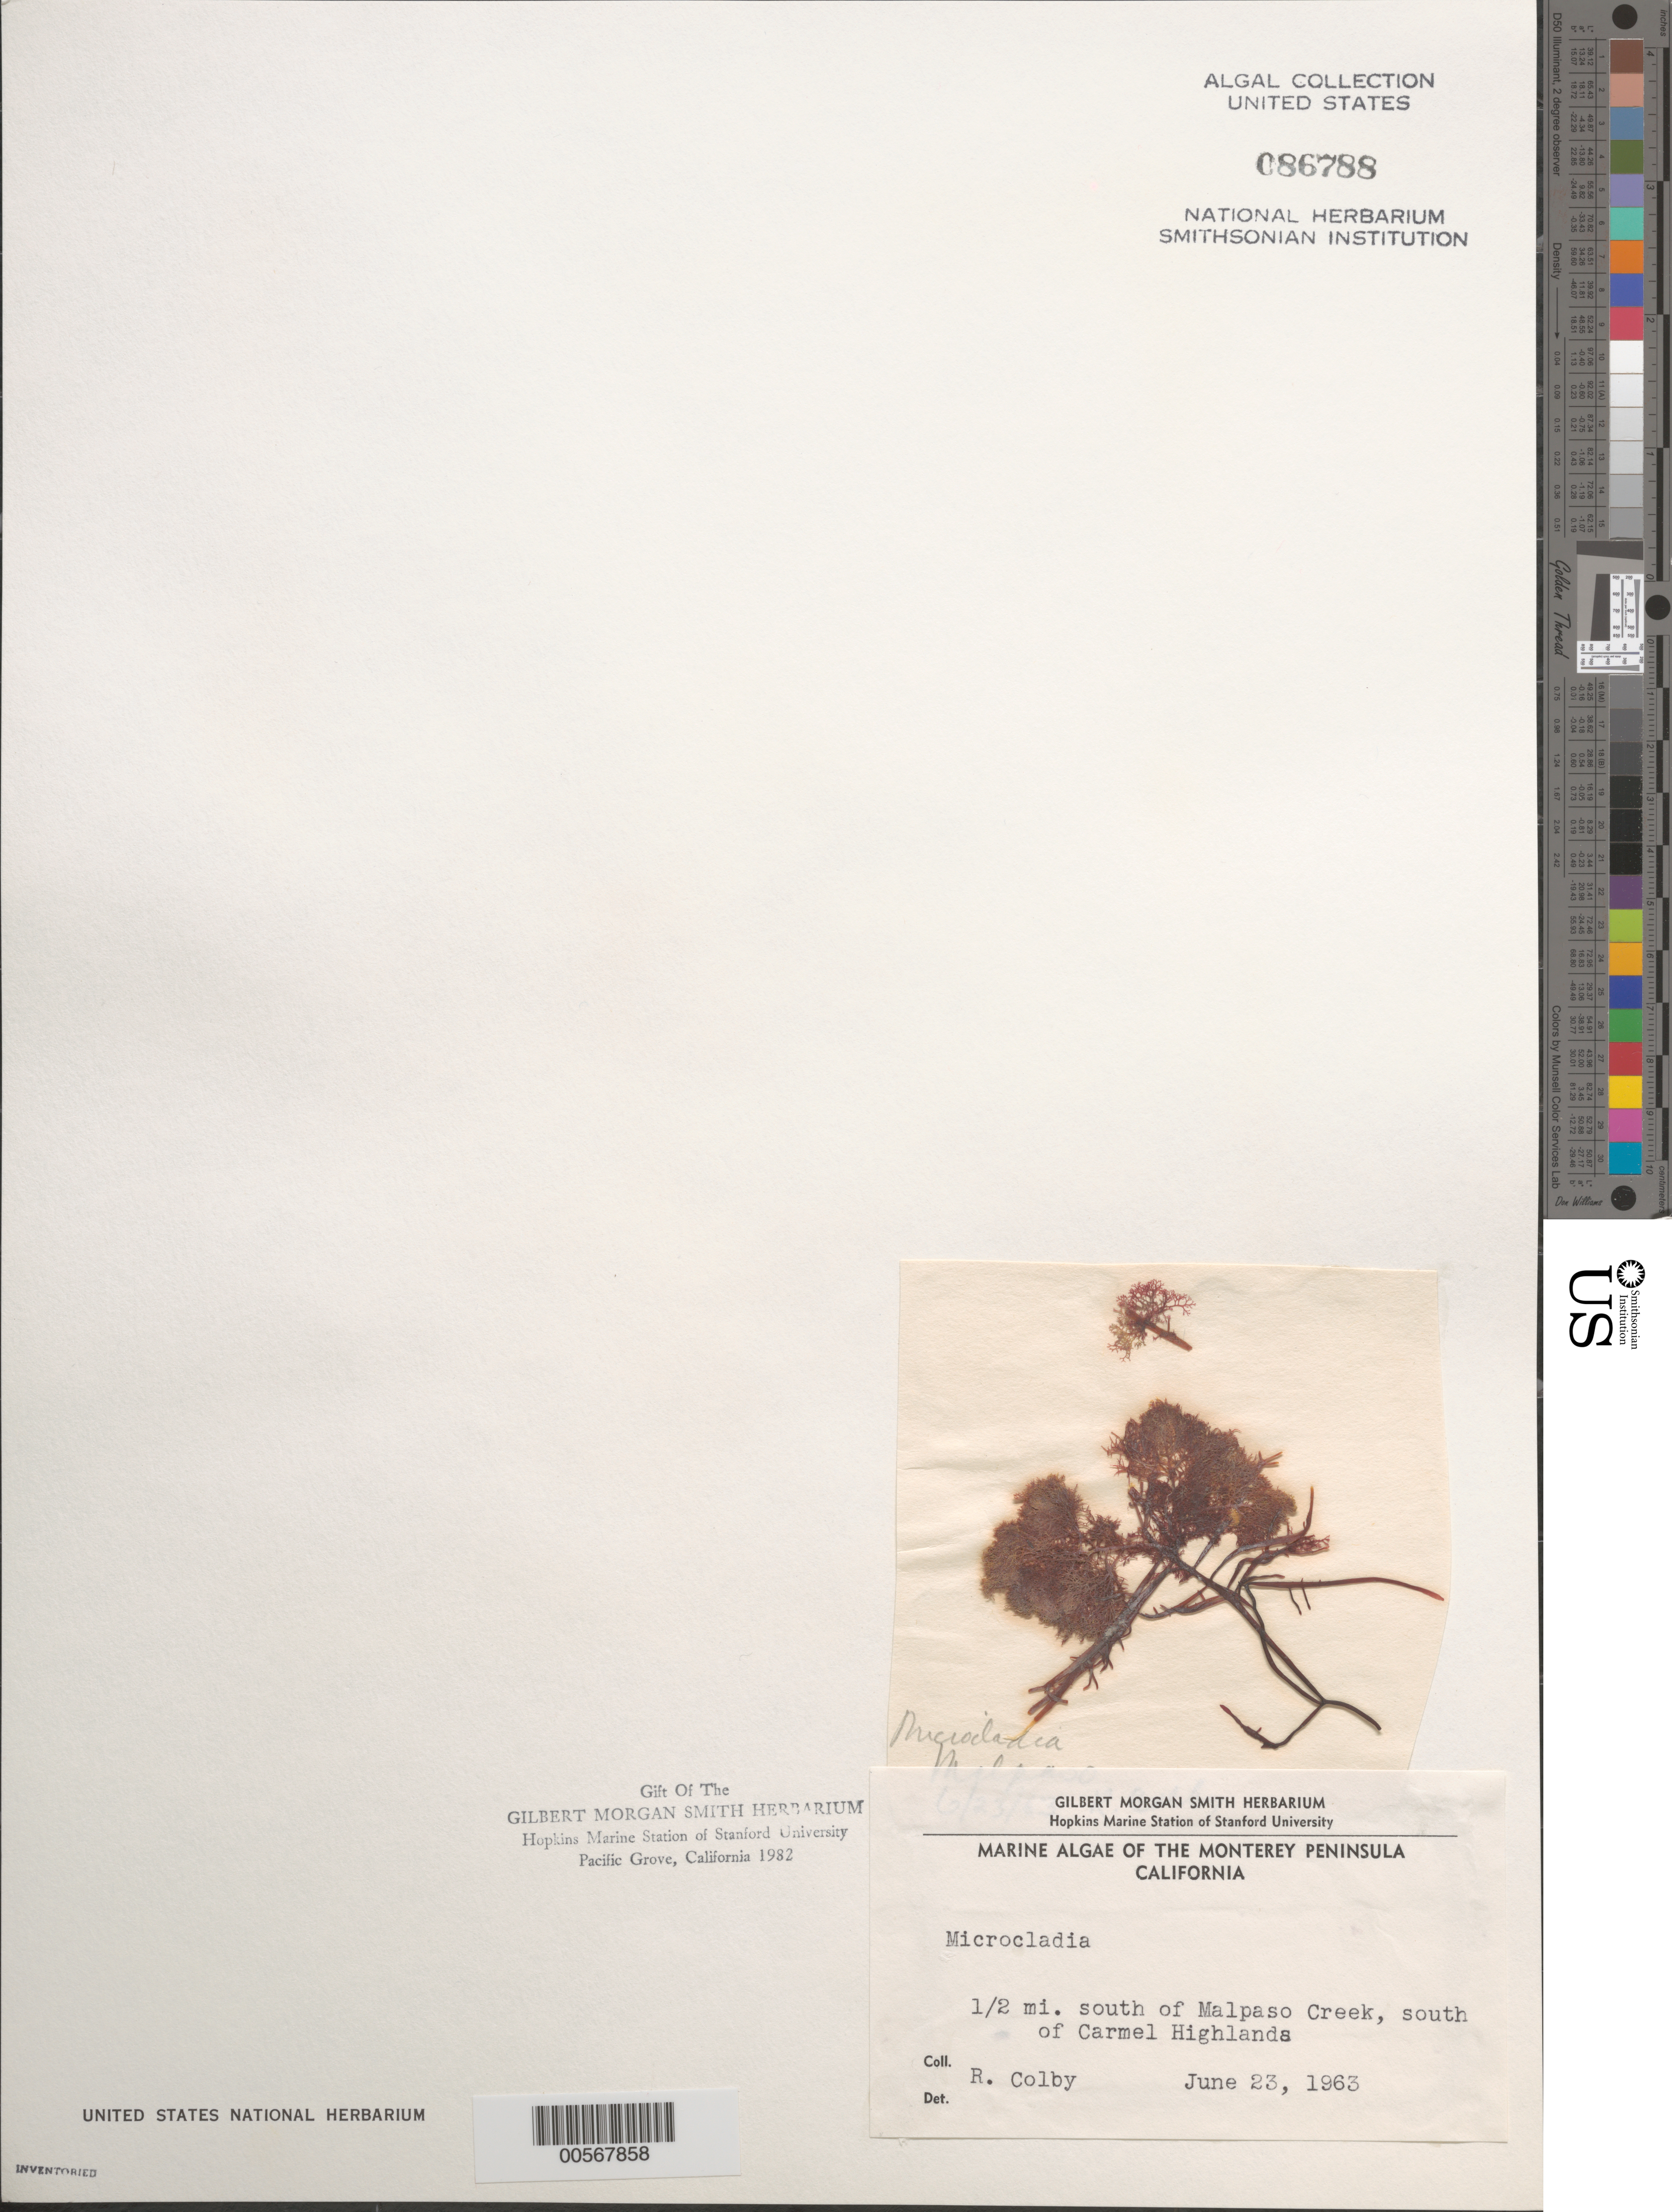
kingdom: Plantae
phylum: Rhodophyta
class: Florideophyceae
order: Ceramiales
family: Ceramiaceae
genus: Microcladia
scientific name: Microcladia sp.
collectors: R. Colby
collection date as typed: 23 Jun 1963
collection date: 1963-06-23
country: United States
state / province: California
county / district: Monterey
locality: South of Carmel Highlands, 0.5 mile south of Malpaso Creek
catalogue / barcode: US 86788